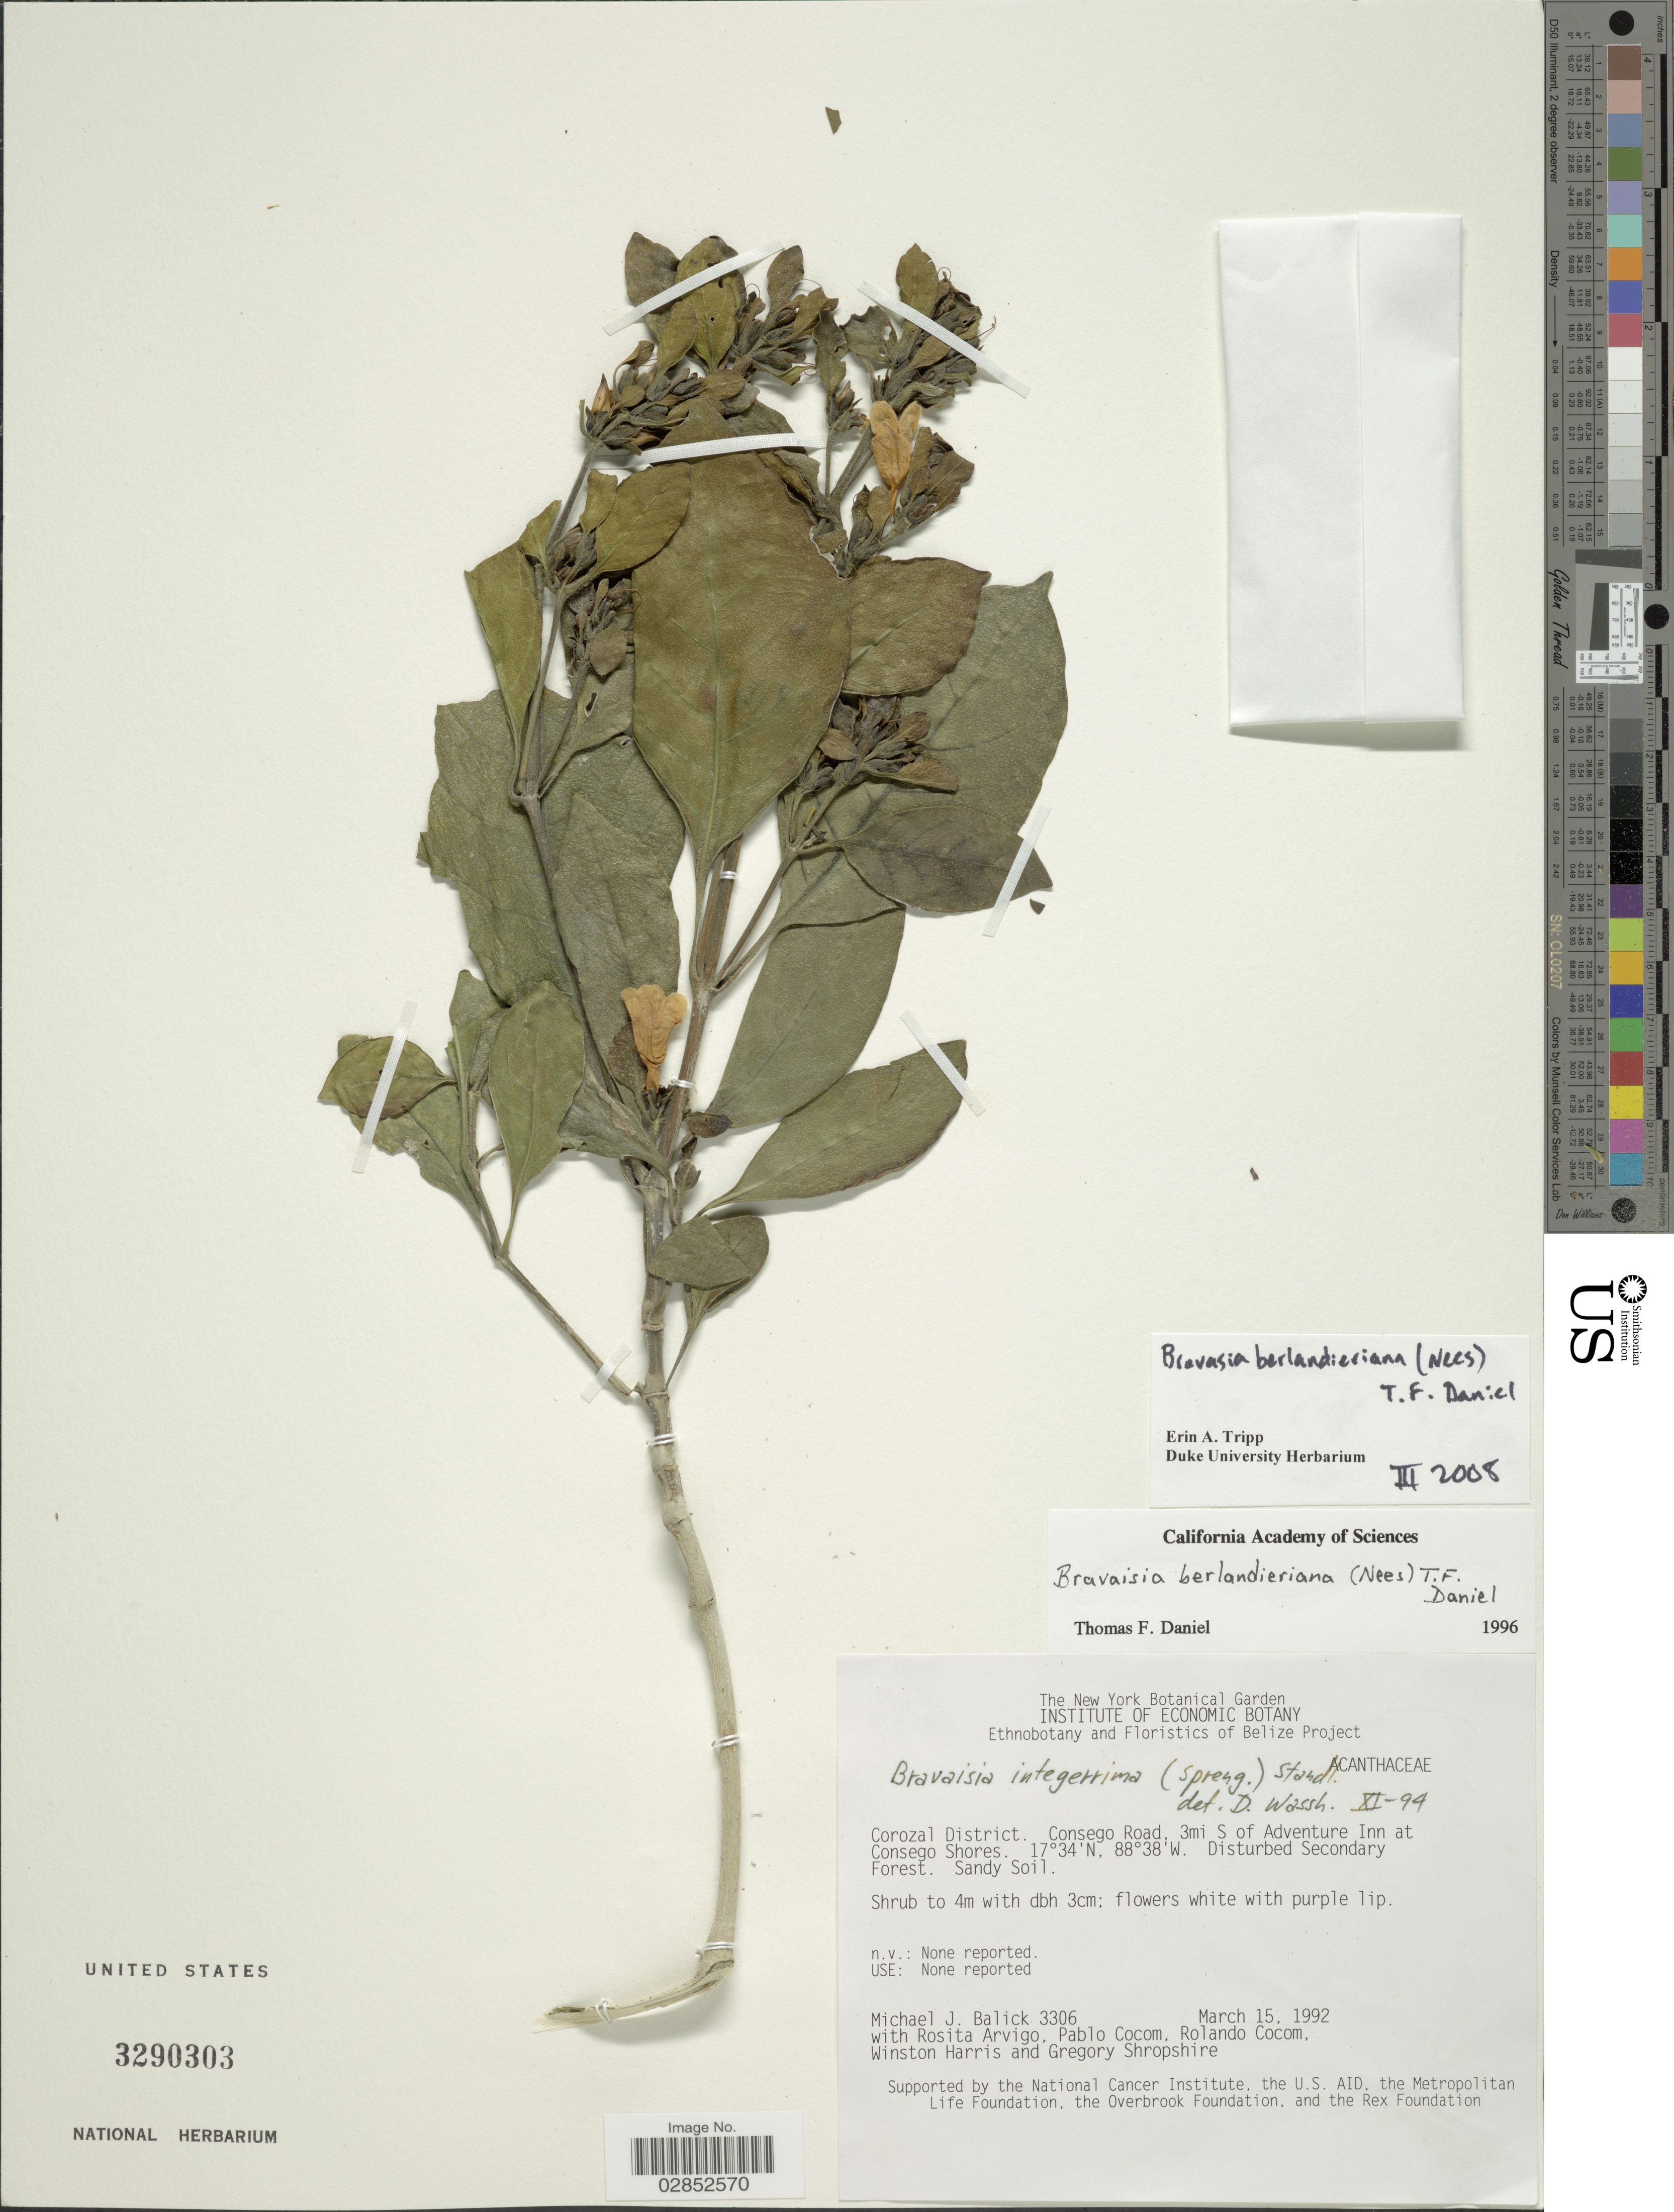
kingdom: Plantae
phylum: Tracheophyta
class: Magnoliopsida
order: Lamiales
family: Acanthaceae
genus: Bravaisia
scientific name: Bravaisia berlandieriana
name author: (Nees) T.F. Daniel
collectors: M. J. Balick, R. Arvigo, P. Cocom, R. Cocom & et al.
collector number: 3306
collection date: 1992-03-15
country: Belize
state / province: Corozal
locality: Corozal District. Consego Road. 3mi S of Adventure Inn at Consego Shores.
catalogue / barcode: US 3290303